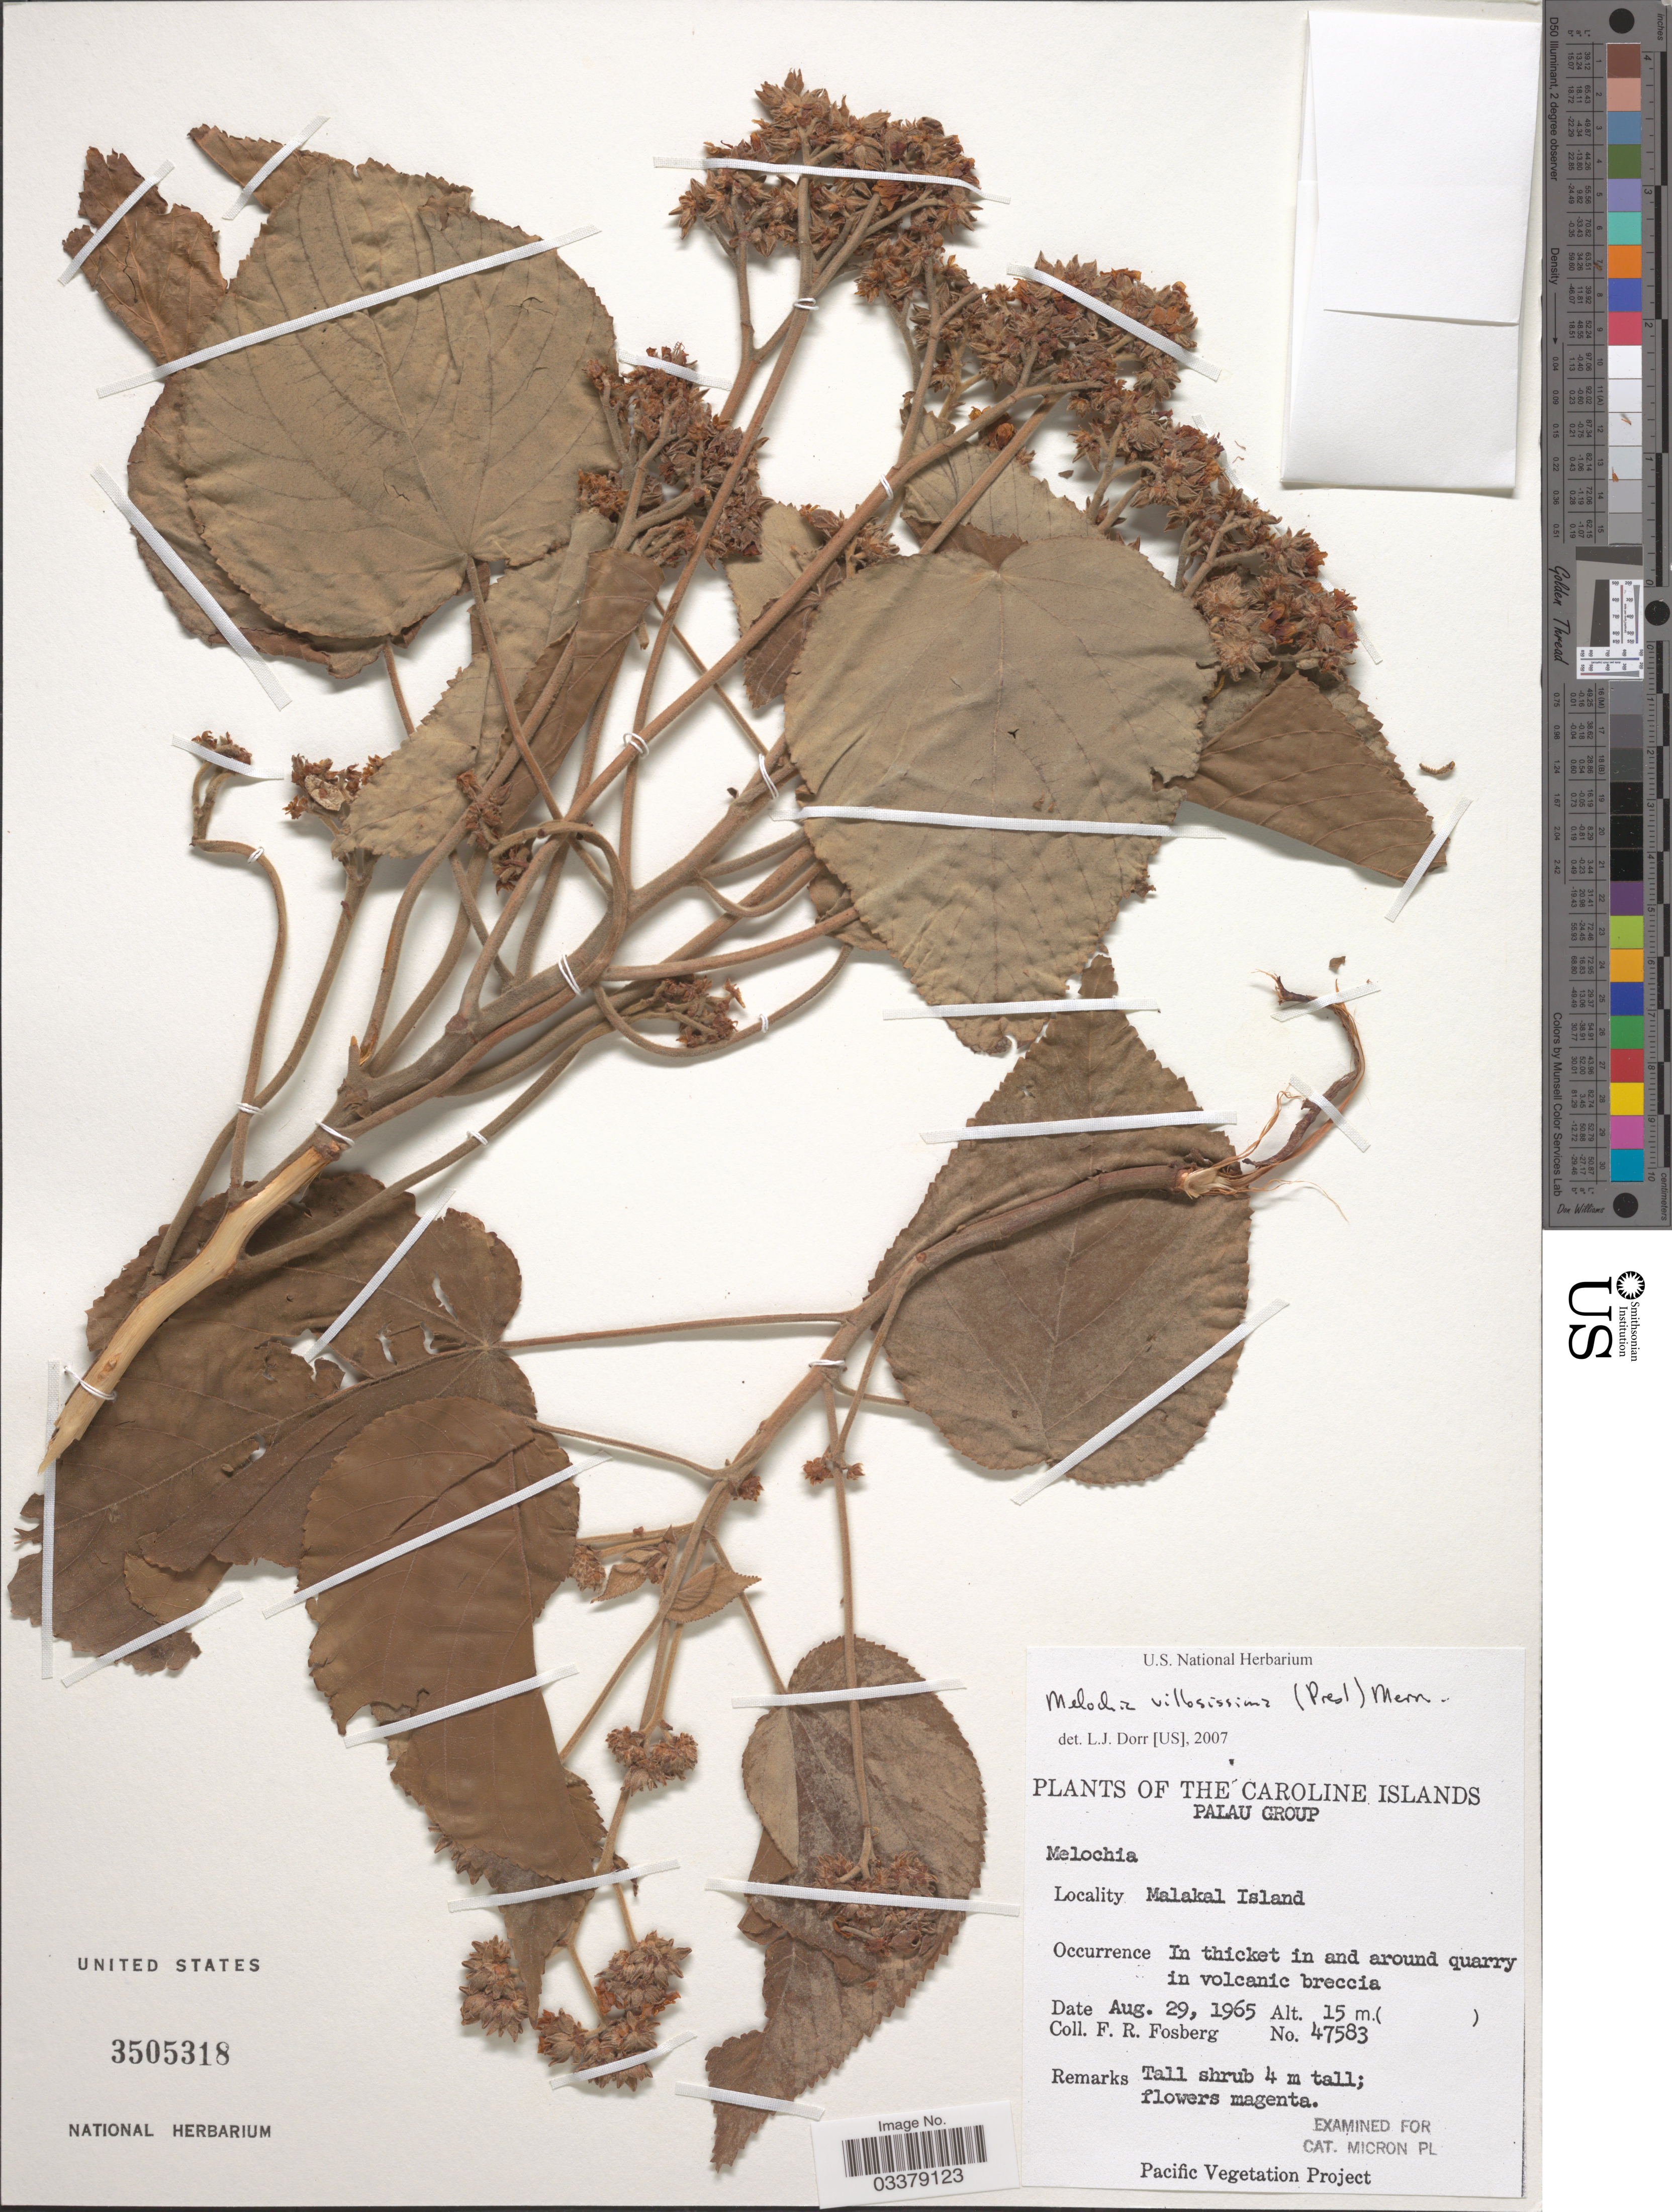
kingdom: Plantae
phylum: Tracheophyta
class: Magnoliopsida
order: Malvales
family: Malvaceae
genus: Melochia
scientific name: Melochia villosissima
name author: (C. Presl) Merr.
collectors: F. R. Fosberg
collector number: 47583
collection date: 1965-08-29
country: Palau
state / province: Koror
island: Ngemelachel [Malakal]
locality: The Coroline Islands. Palau Group. Malakal Island.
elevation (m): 15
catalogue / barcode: US 3505318